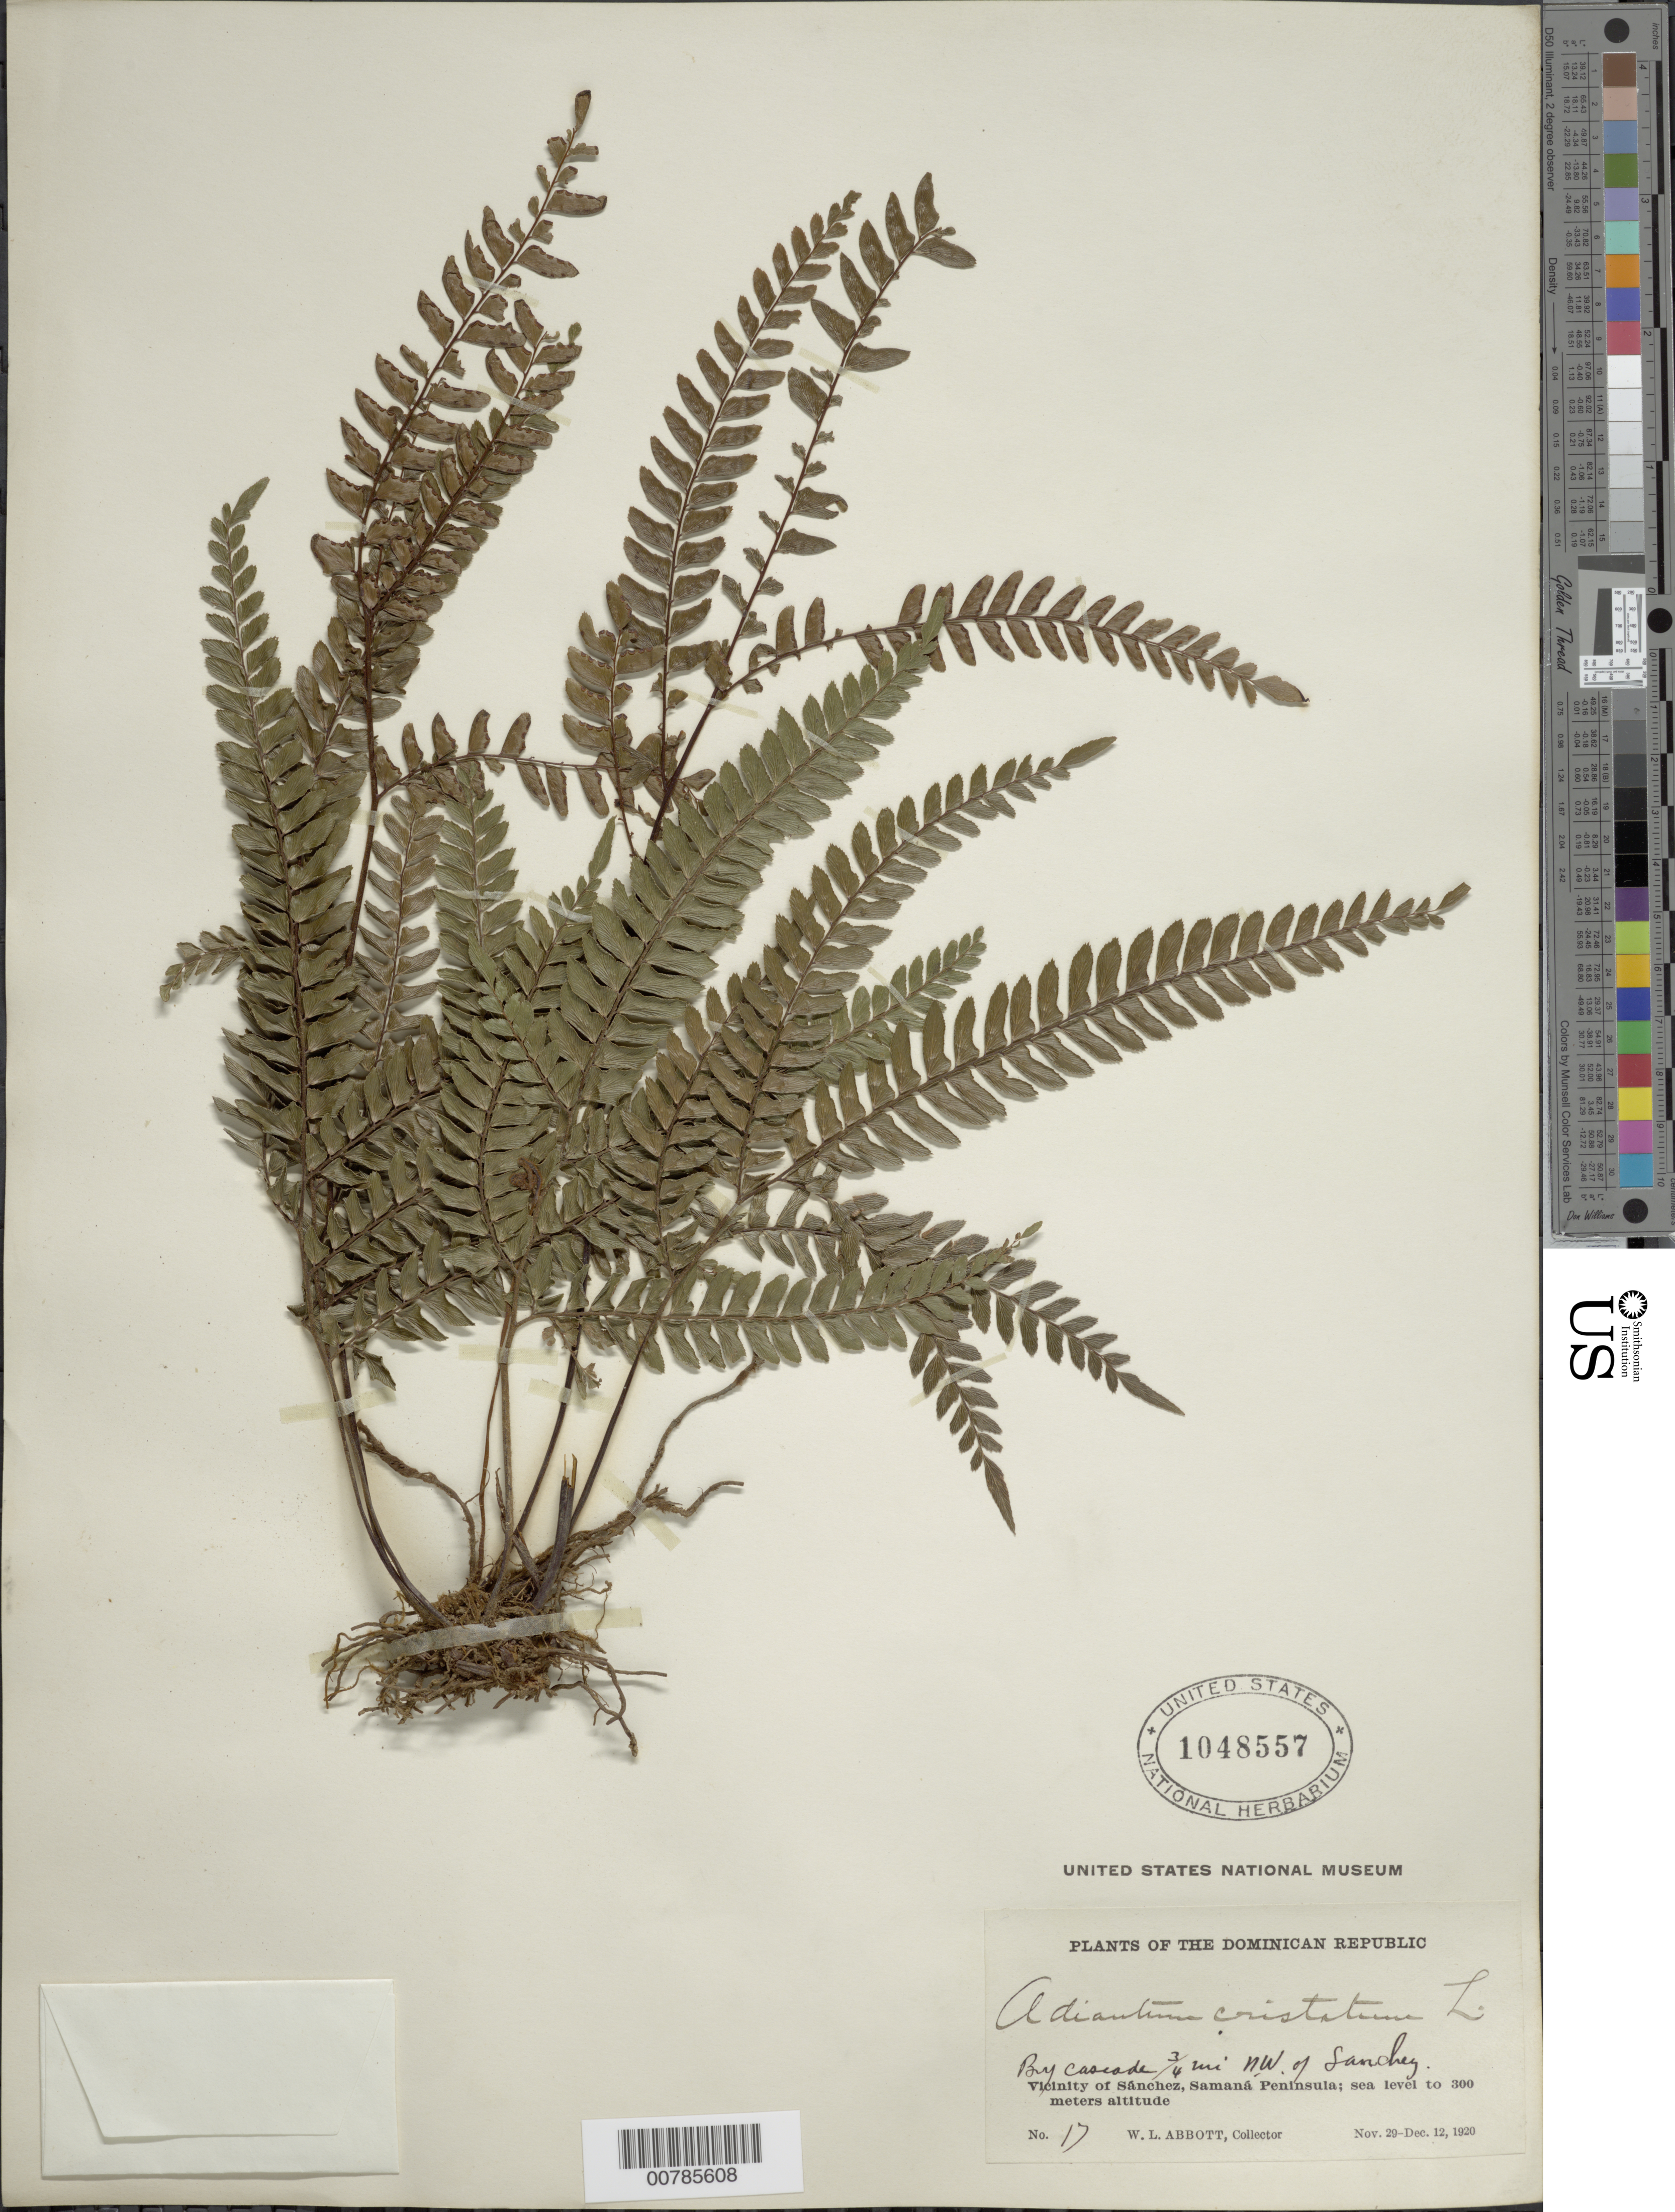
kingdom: Plantae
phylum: Tracheophyta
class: Polypodiopsida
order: Polypodiales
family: Pteridaceae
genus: Adiantum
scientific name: Adiantum pyramidale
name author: (L.) Willd.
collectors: W. L. Abbott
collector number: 17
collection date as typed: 29 Dec 1920 12 Dec 1920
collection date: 1920-12-12/1920-12-29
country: Dominican Republic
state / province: Samana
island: Hispaniola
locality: Sánchez, 3/4 mile Nw of; Samaná Peninsula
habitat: By cascade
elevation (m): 0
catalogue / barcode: US 1048557